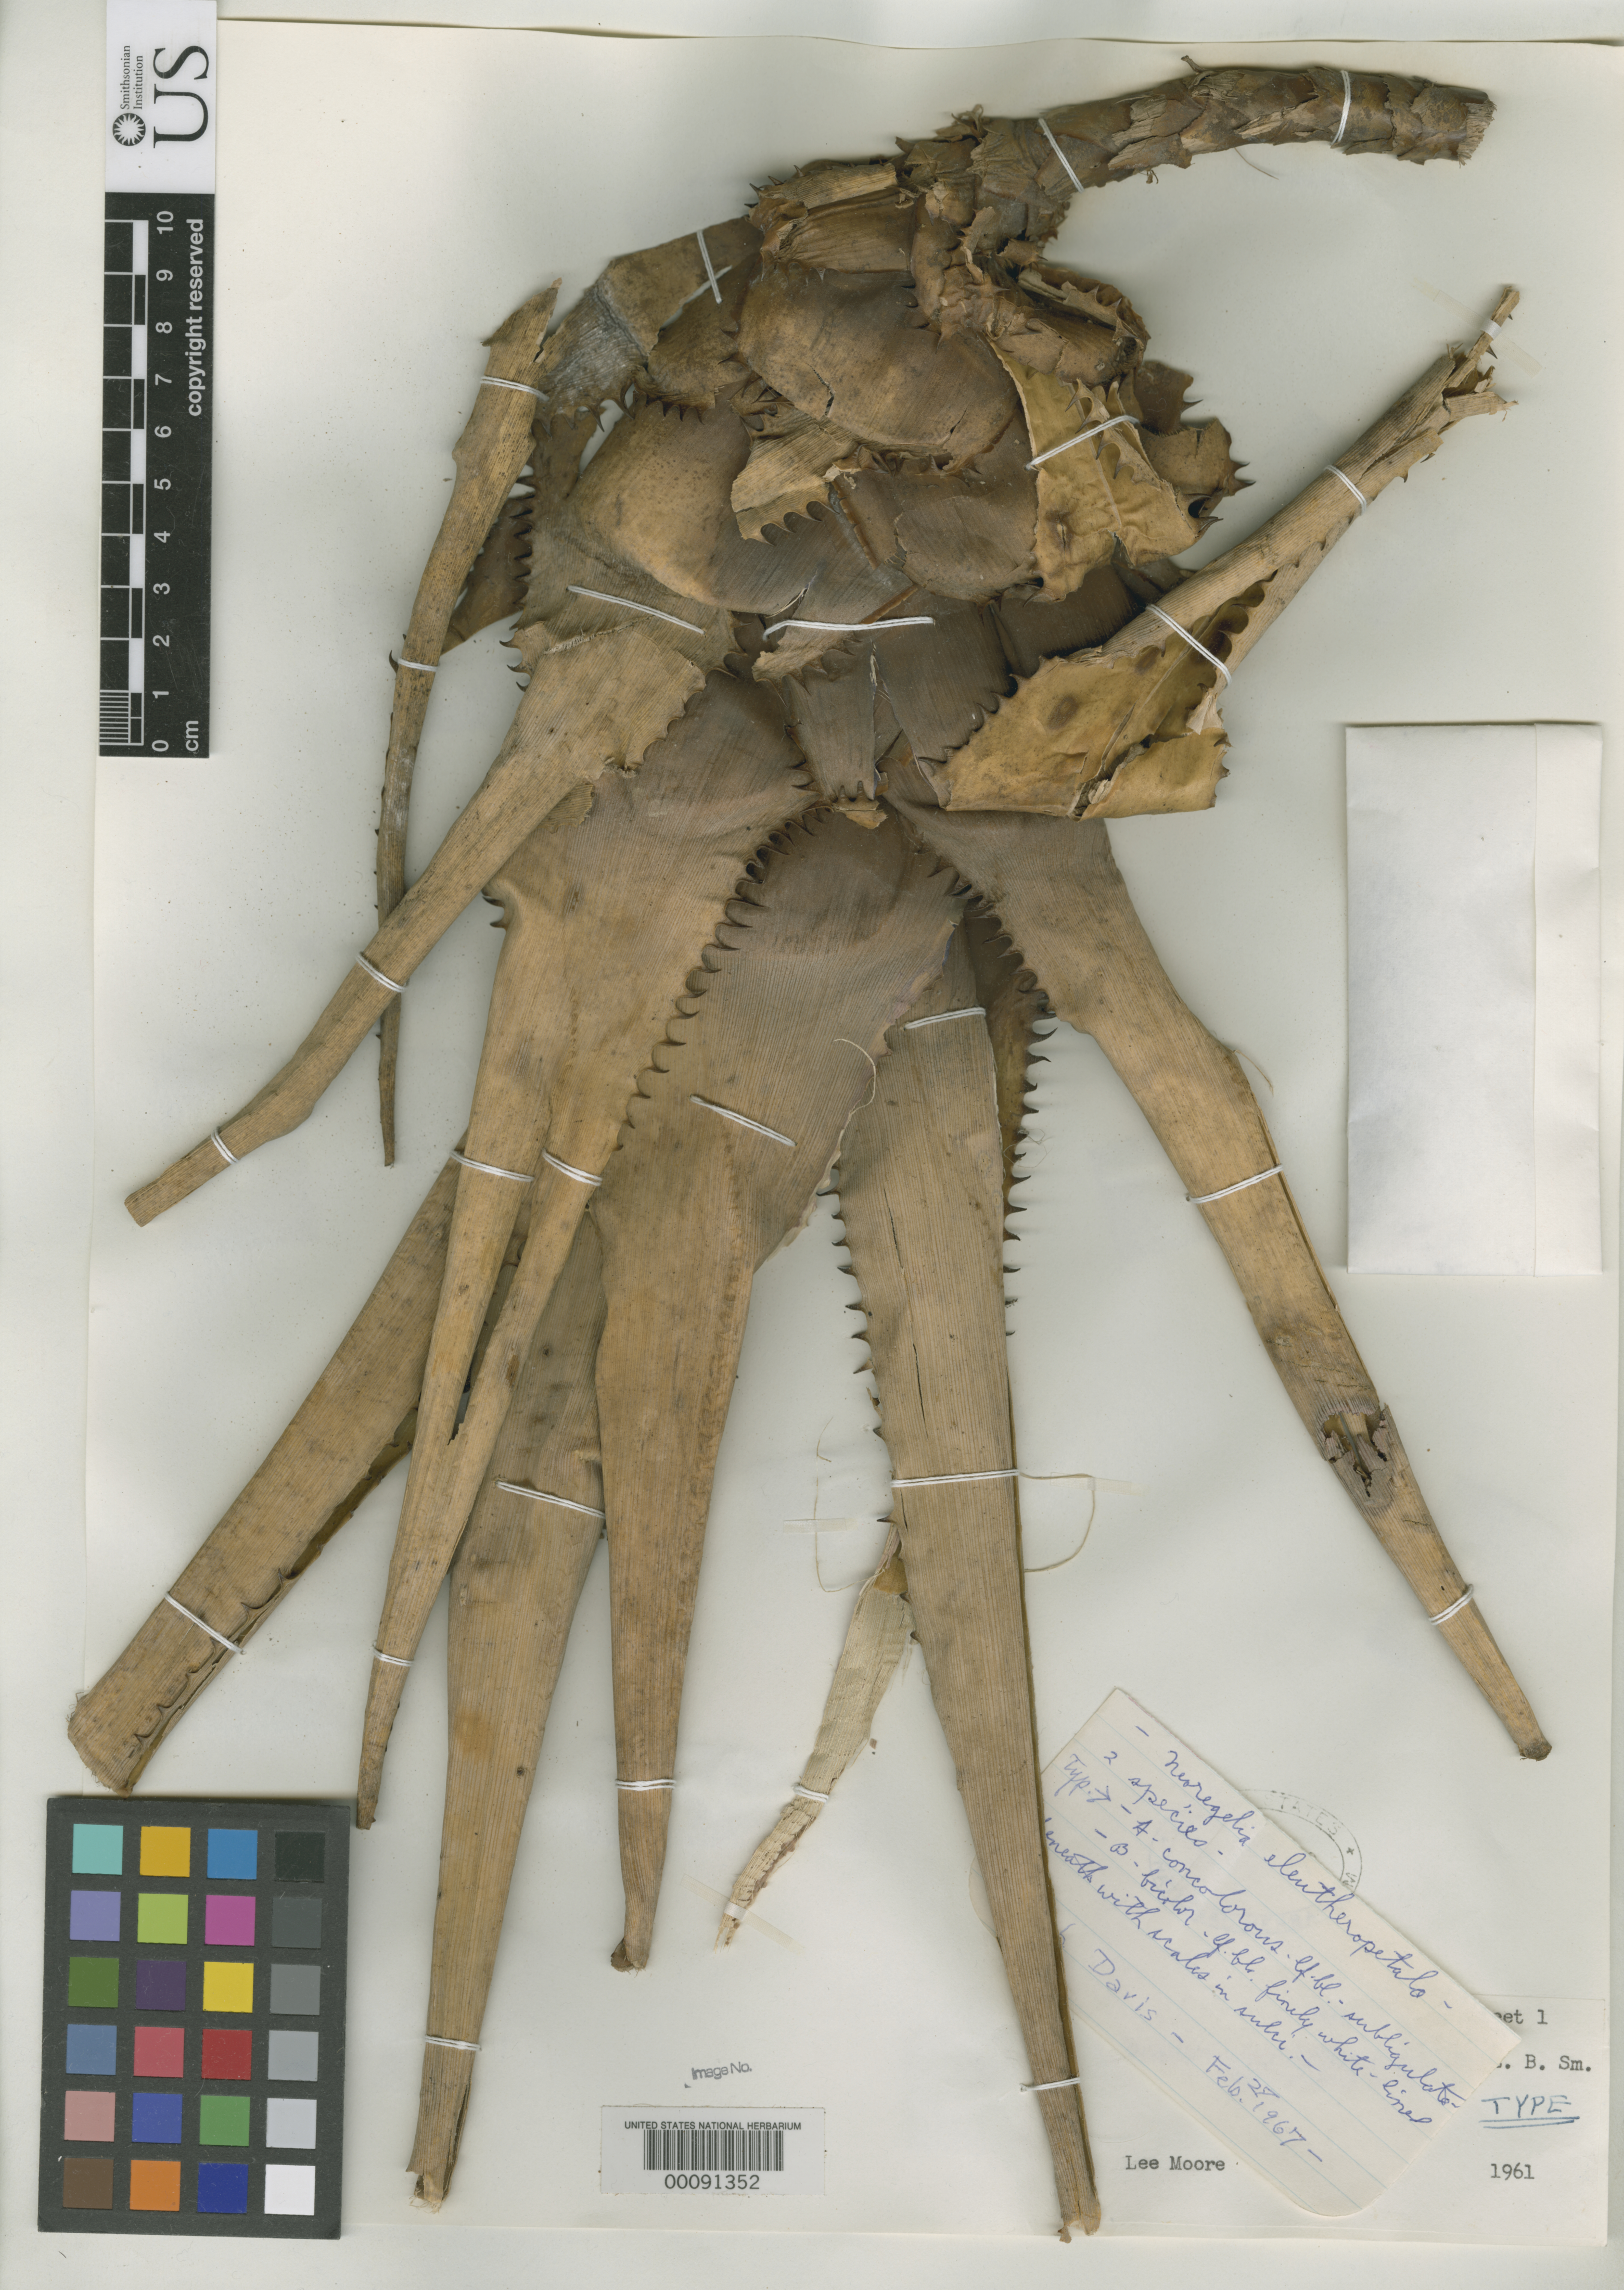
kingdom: Plantae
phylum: Tracheophyta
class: Liliopsida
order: Poales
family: Bromeliaceae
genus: Neoregelia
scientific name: Neoregelia eleutheropetala var. bicolor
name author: L.B. Sm.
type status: Holotype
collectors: L. Moore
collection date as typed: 1961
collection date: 1961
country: Peru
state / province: Loreto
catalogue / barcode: US 2343780